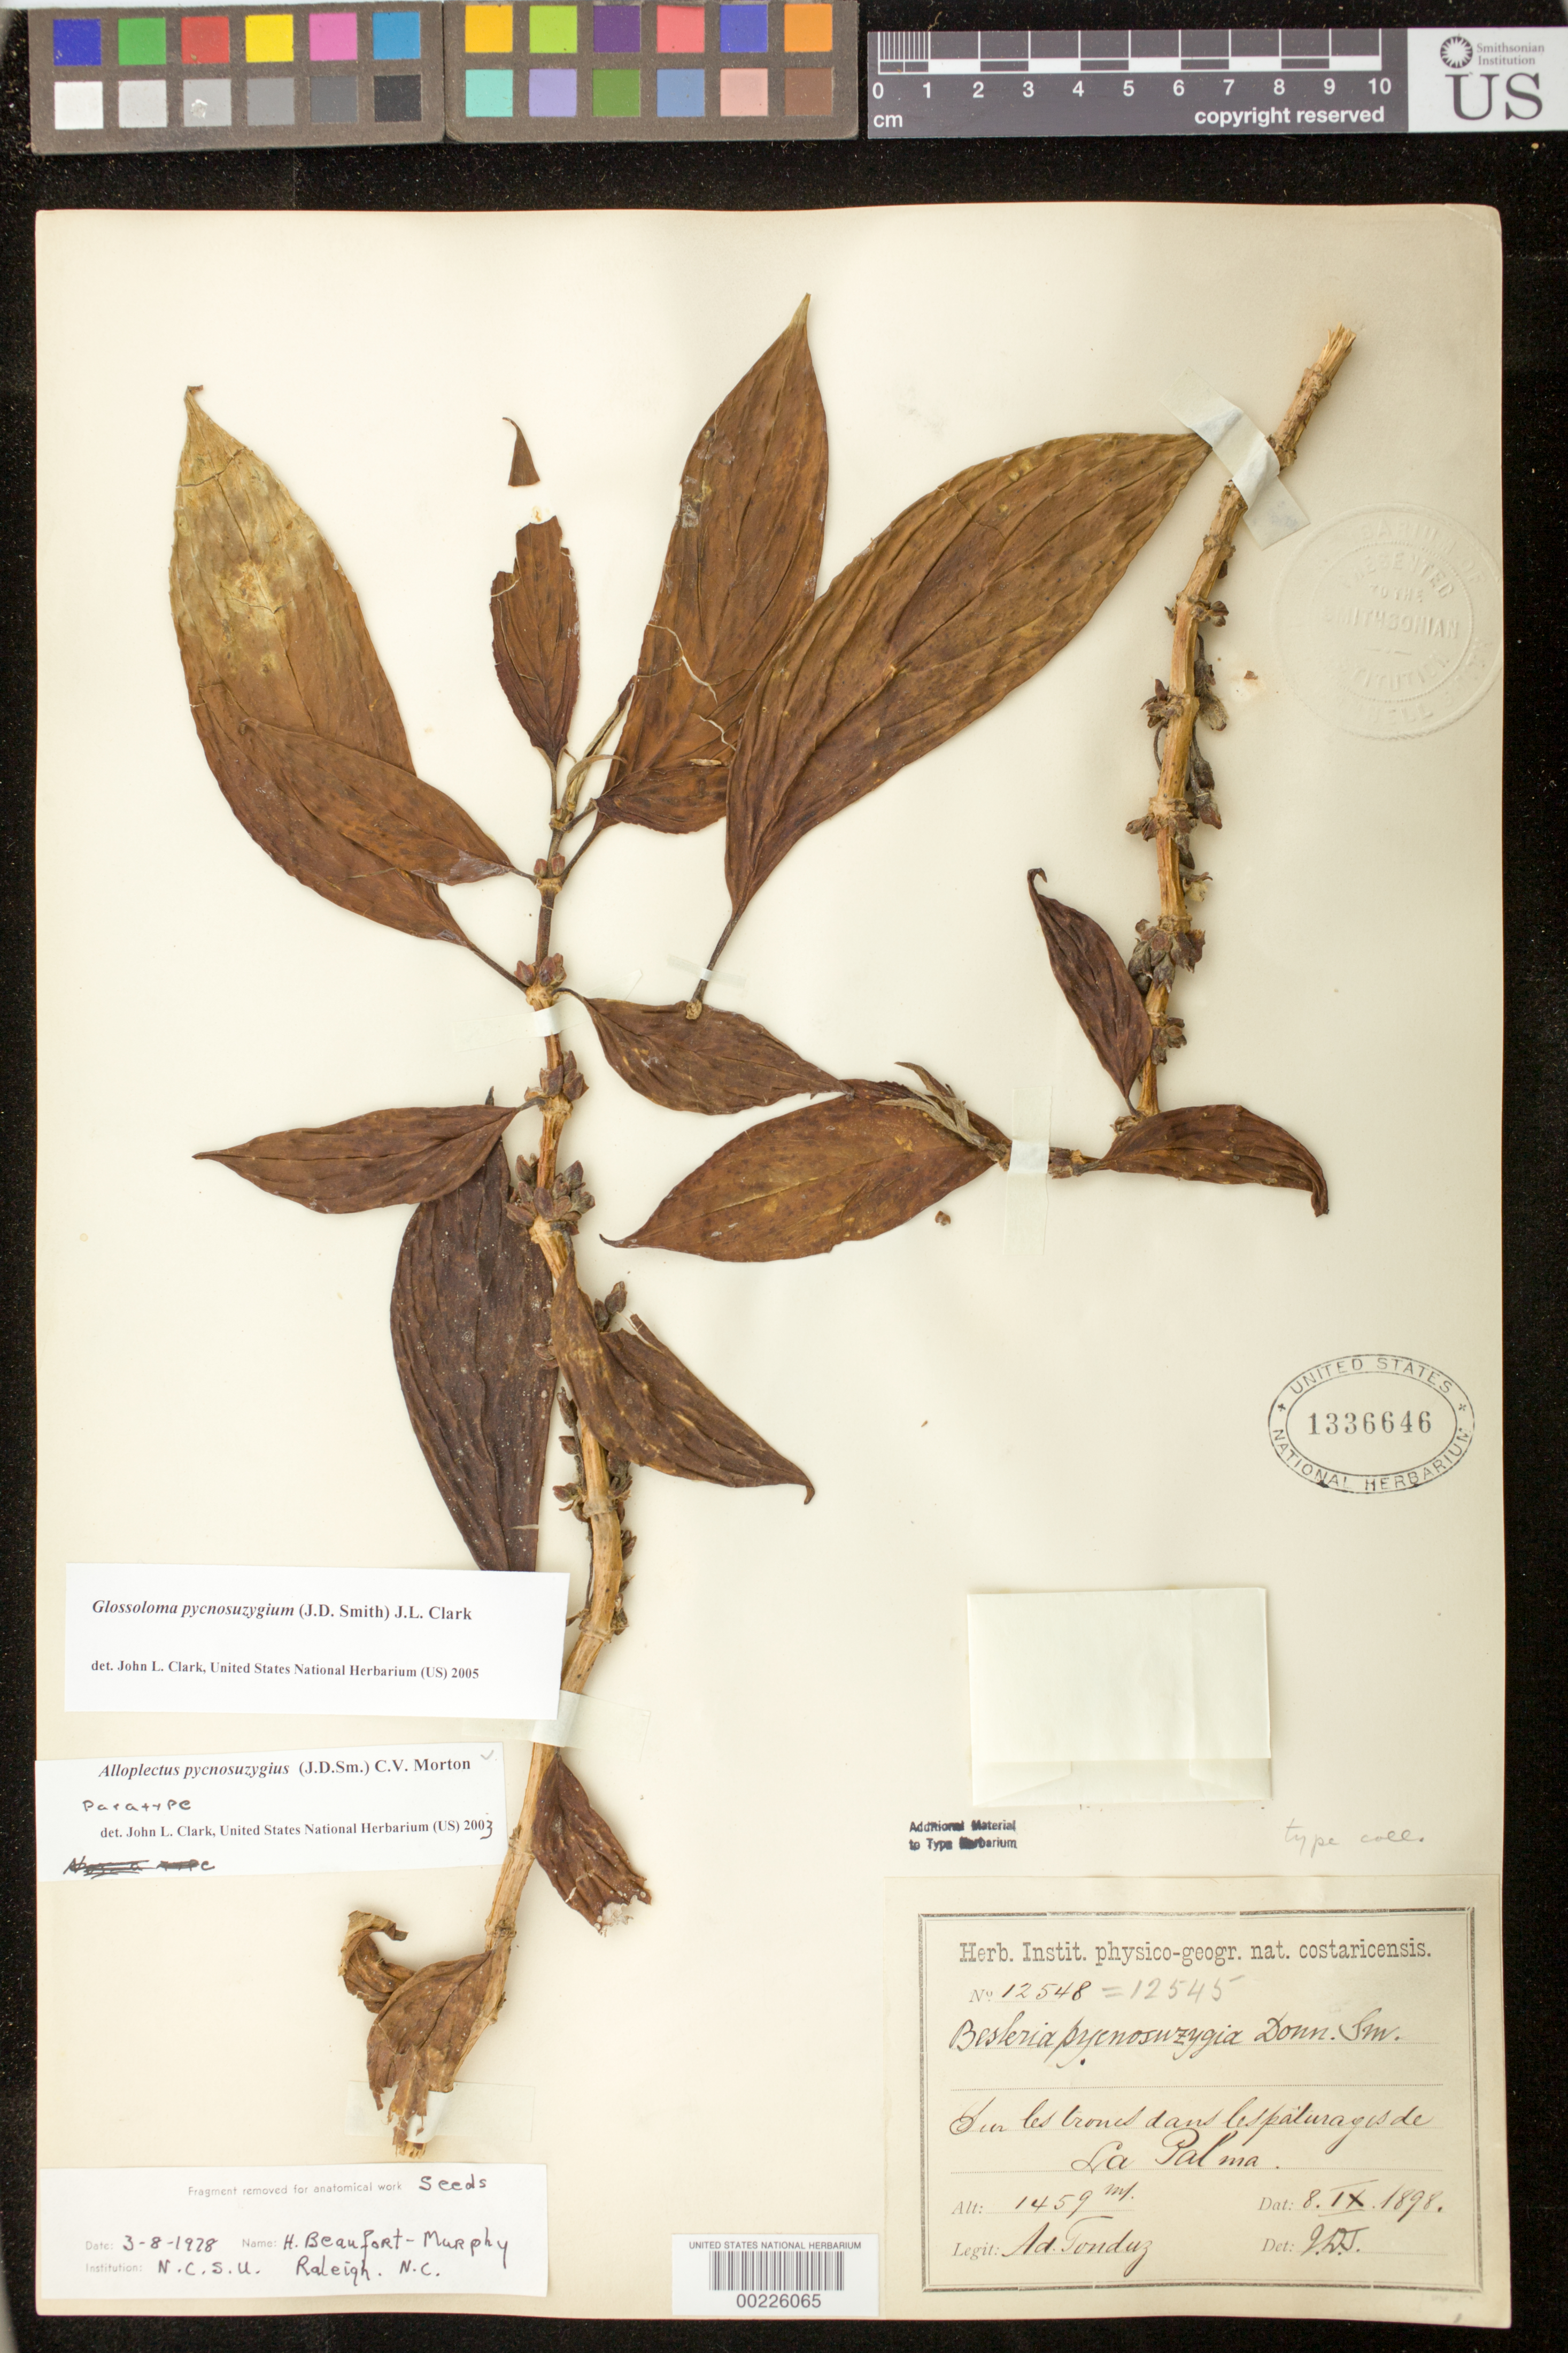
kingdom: Plantae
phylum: Tracheophyta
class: Magnoliopsida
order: Lamiales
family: Gesneriaceae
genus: Glossoloma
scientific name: Glossoloma pycnosuzygium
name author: (Donn. Sm.) J.L. Clark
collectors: A. Tonduz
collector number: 12548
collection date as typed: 08 Sep 1898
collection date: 1898-09-08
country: Costa Rica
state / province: San José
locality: La Palma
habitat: Above the crown in the pastures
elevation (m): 1459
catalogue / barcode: US 1336646